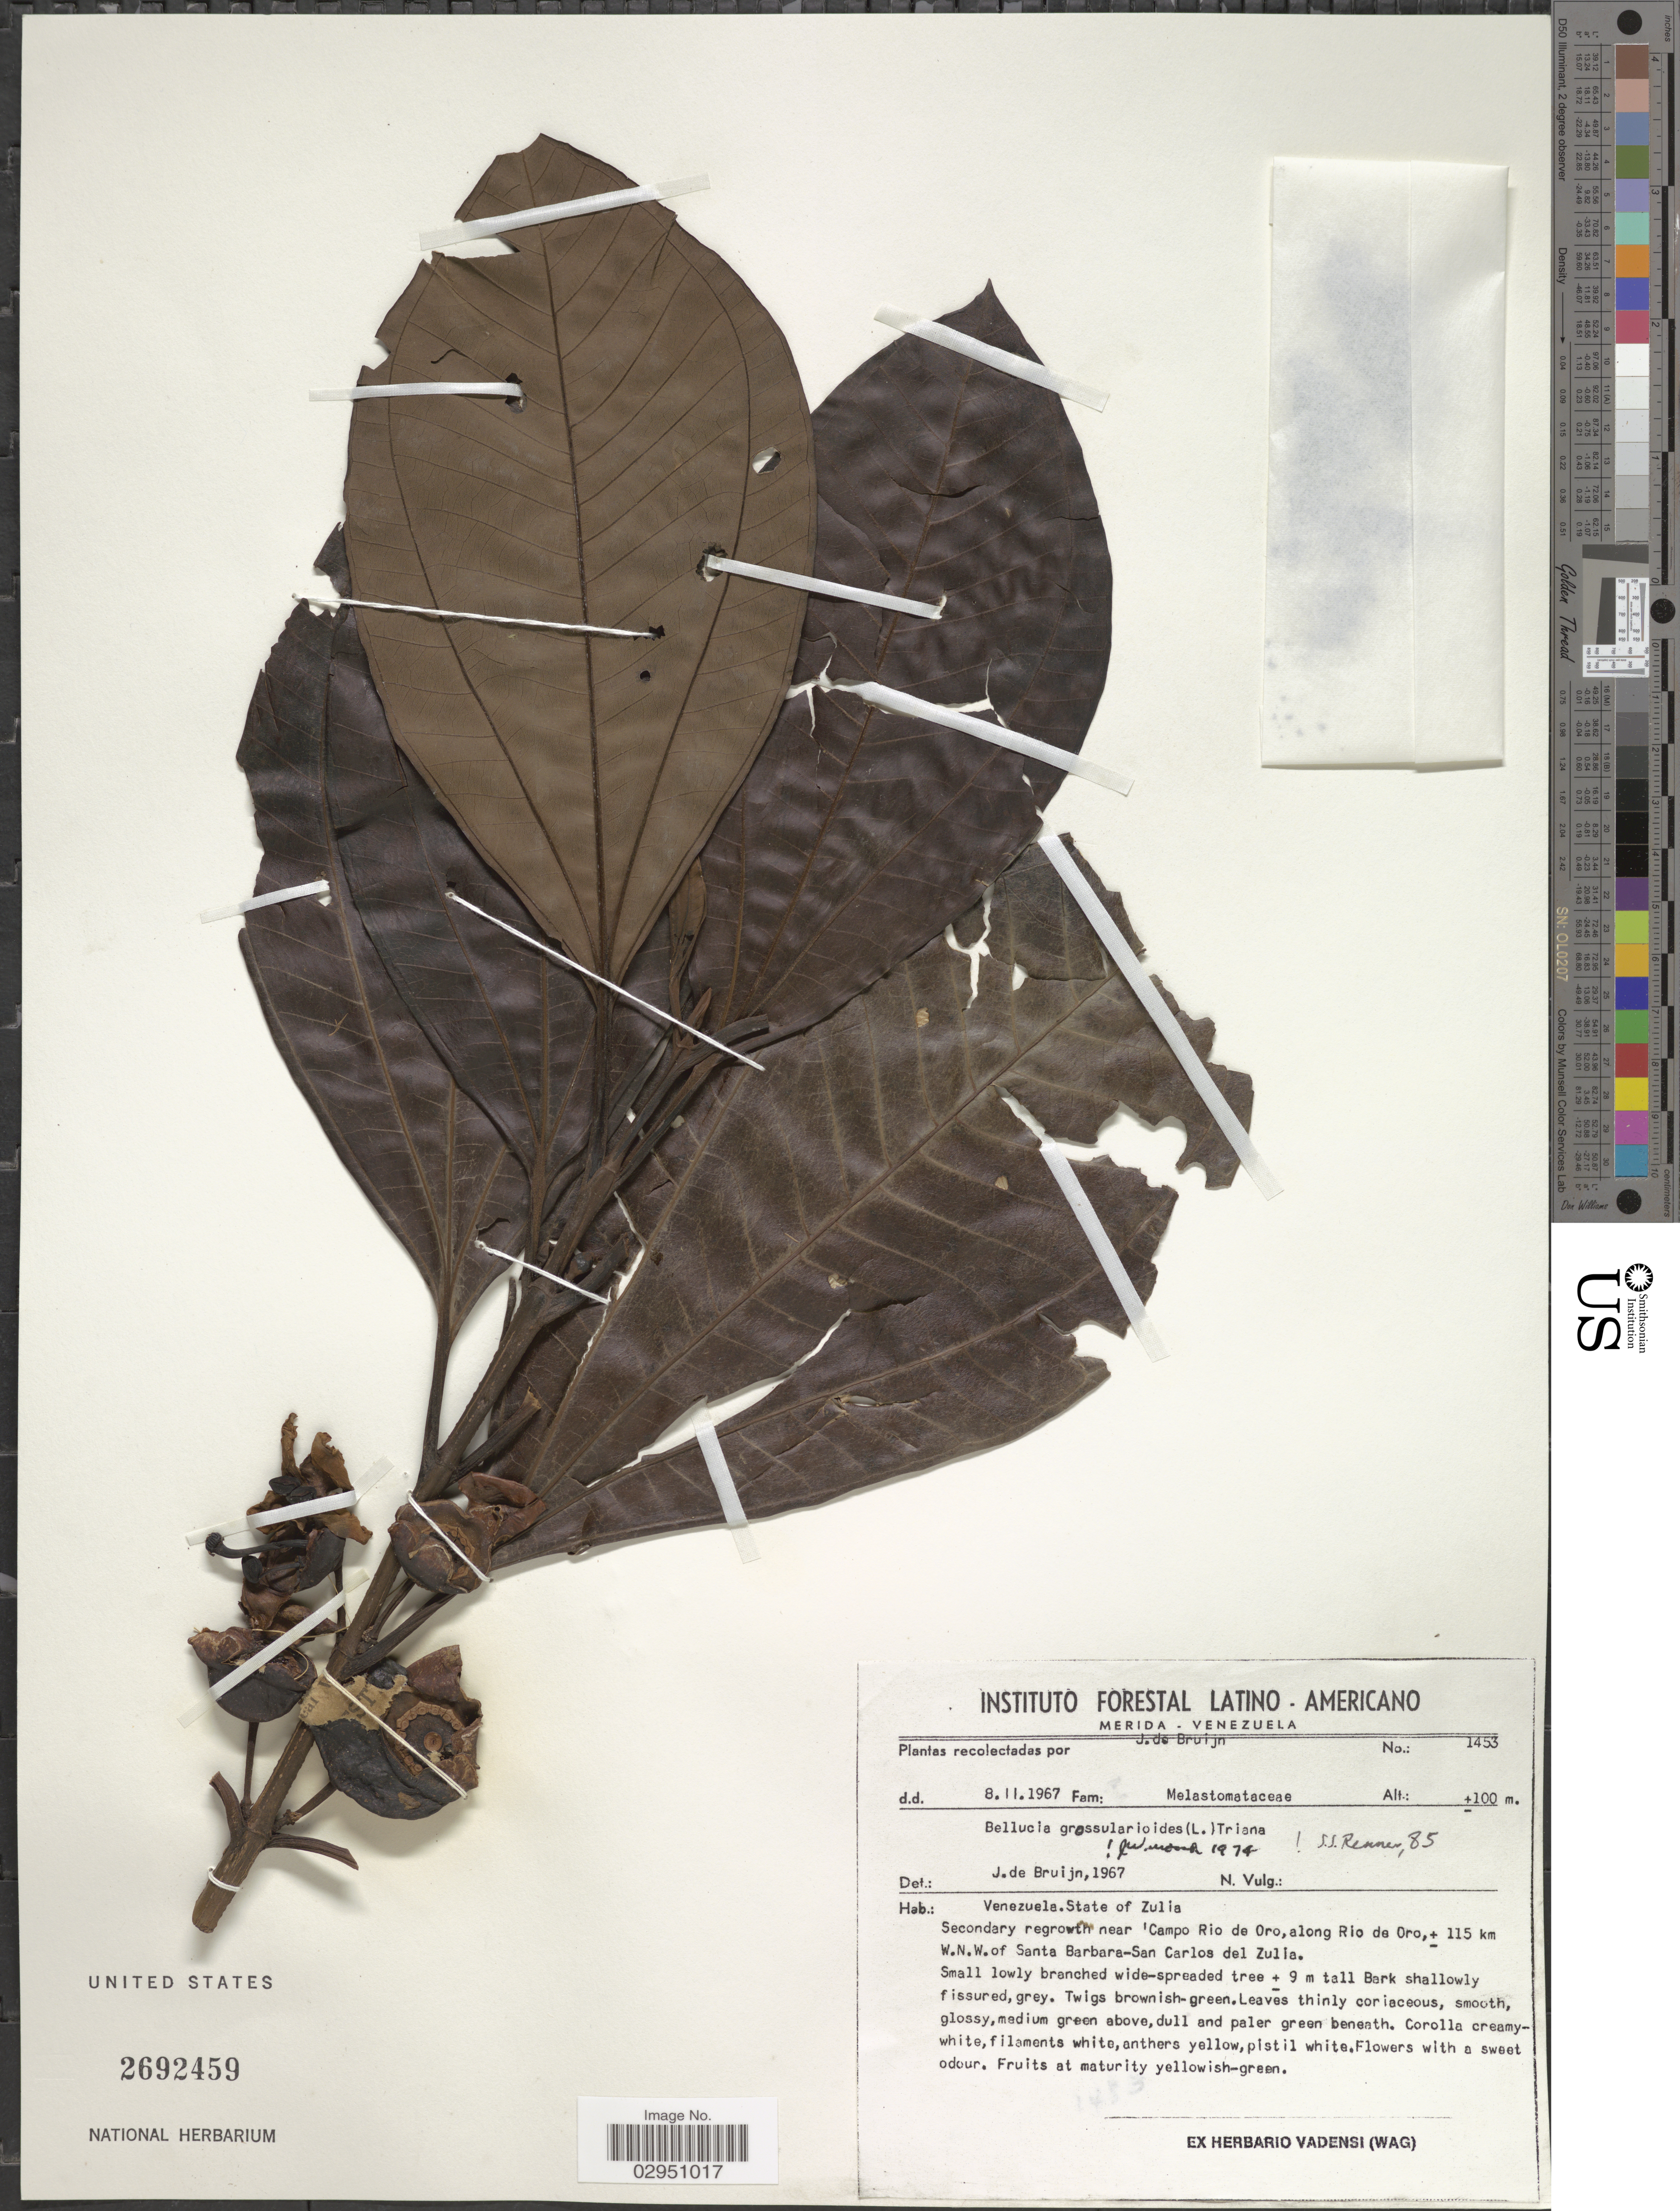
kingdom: Plantae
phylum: Tracheophyta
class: Magnoliopsida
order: Myrtales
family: Melastomataceae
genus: Bellucia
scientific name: Bellucia grossularioides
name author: (L.) Triana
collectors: J. Bruijn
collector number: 1453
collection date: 1967-11-08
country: Venezuela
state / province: Zulia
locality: Near 'Campo Rio de Oro, along Rio de Oro, ± 115 km W.N.W. of Santa Barbara-San Carlos del Zulia.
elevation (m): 100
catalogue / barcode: US 2692459